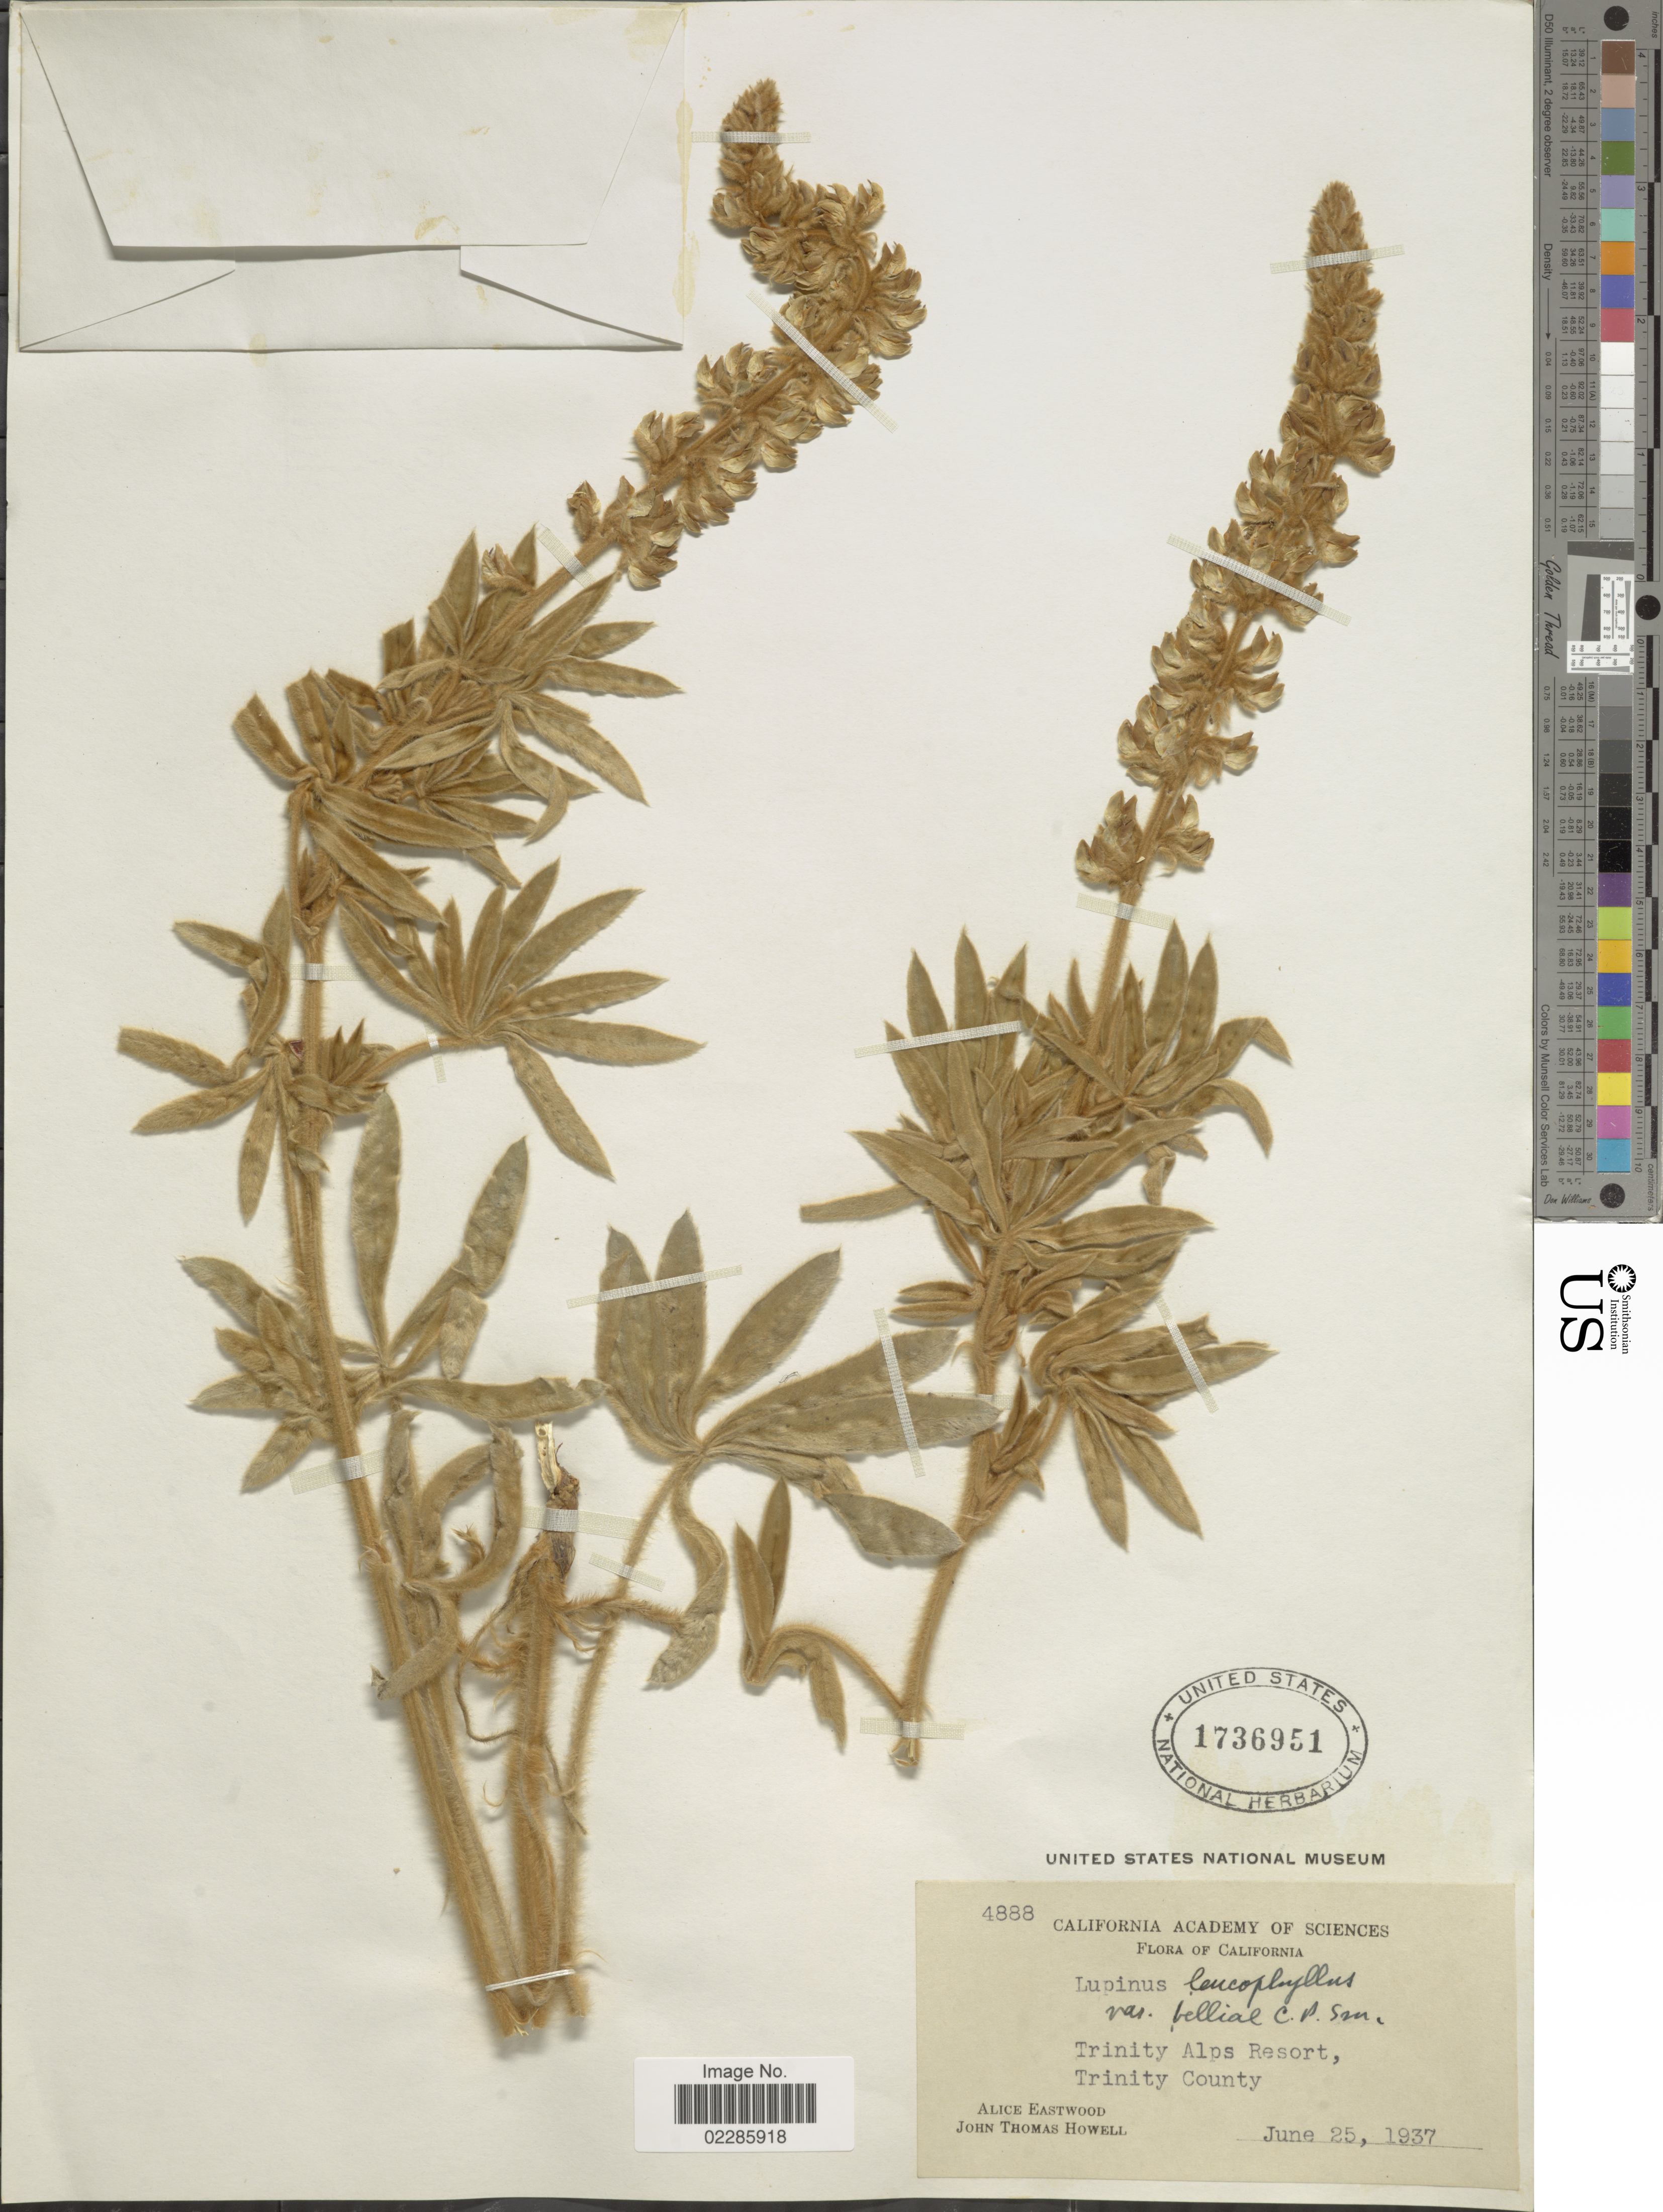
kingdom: Plantae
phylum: Tracheophyta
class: Magnoliopsida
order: Fabales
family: Fabaceae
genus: Lupinus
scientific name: Lupinus leucophyllus var. belliae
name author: C.P. Sm.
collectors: A. Eastwood & J. T. Howell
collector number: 4888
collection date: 1937-06-25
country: United States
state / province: California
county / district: Trinity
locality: Trinity Alps Resort, Trinity County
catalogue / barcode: US 1736951